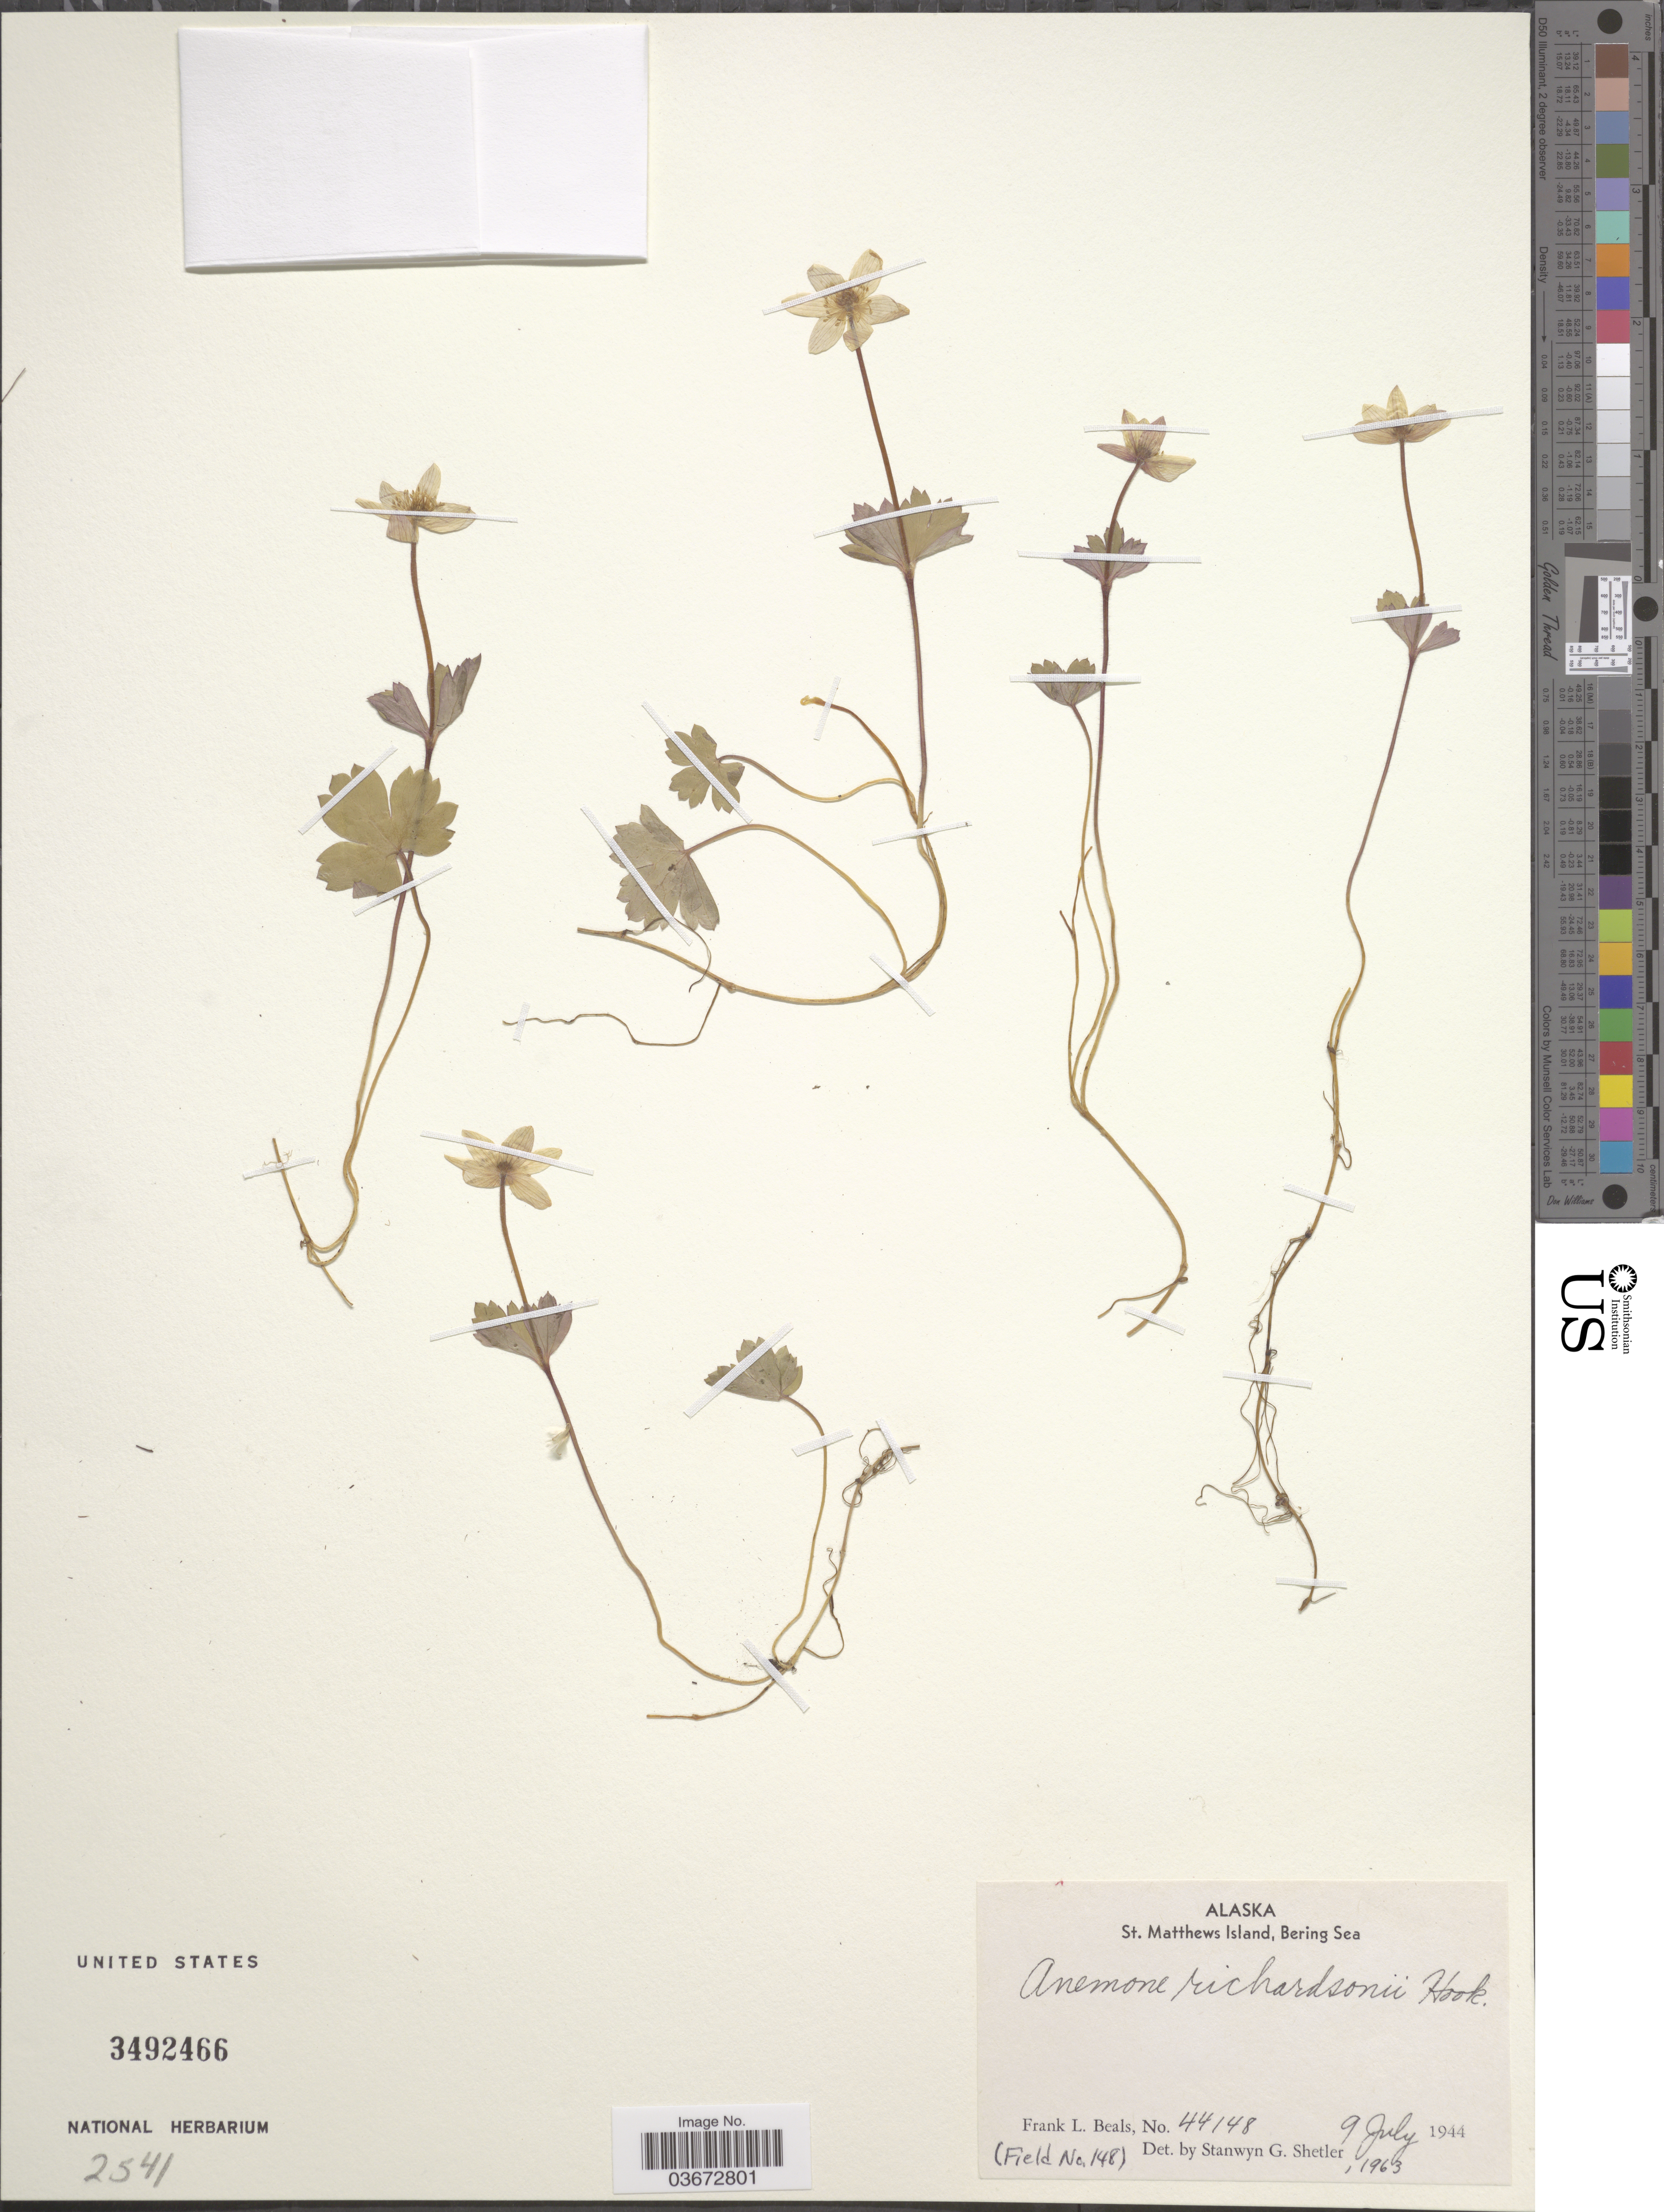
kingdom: Plantae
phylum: Tracheophyta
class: Magnoliopsida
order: Ranunculales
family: Ranunculaceae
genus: Anemone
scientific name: Anemone richardsonii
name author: Hook.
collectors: F. Beals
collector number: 44148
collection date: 1944-07-09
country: United States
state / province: Alaska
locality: St. Matthews Island, Bering Sea.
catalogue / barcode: US 3492466